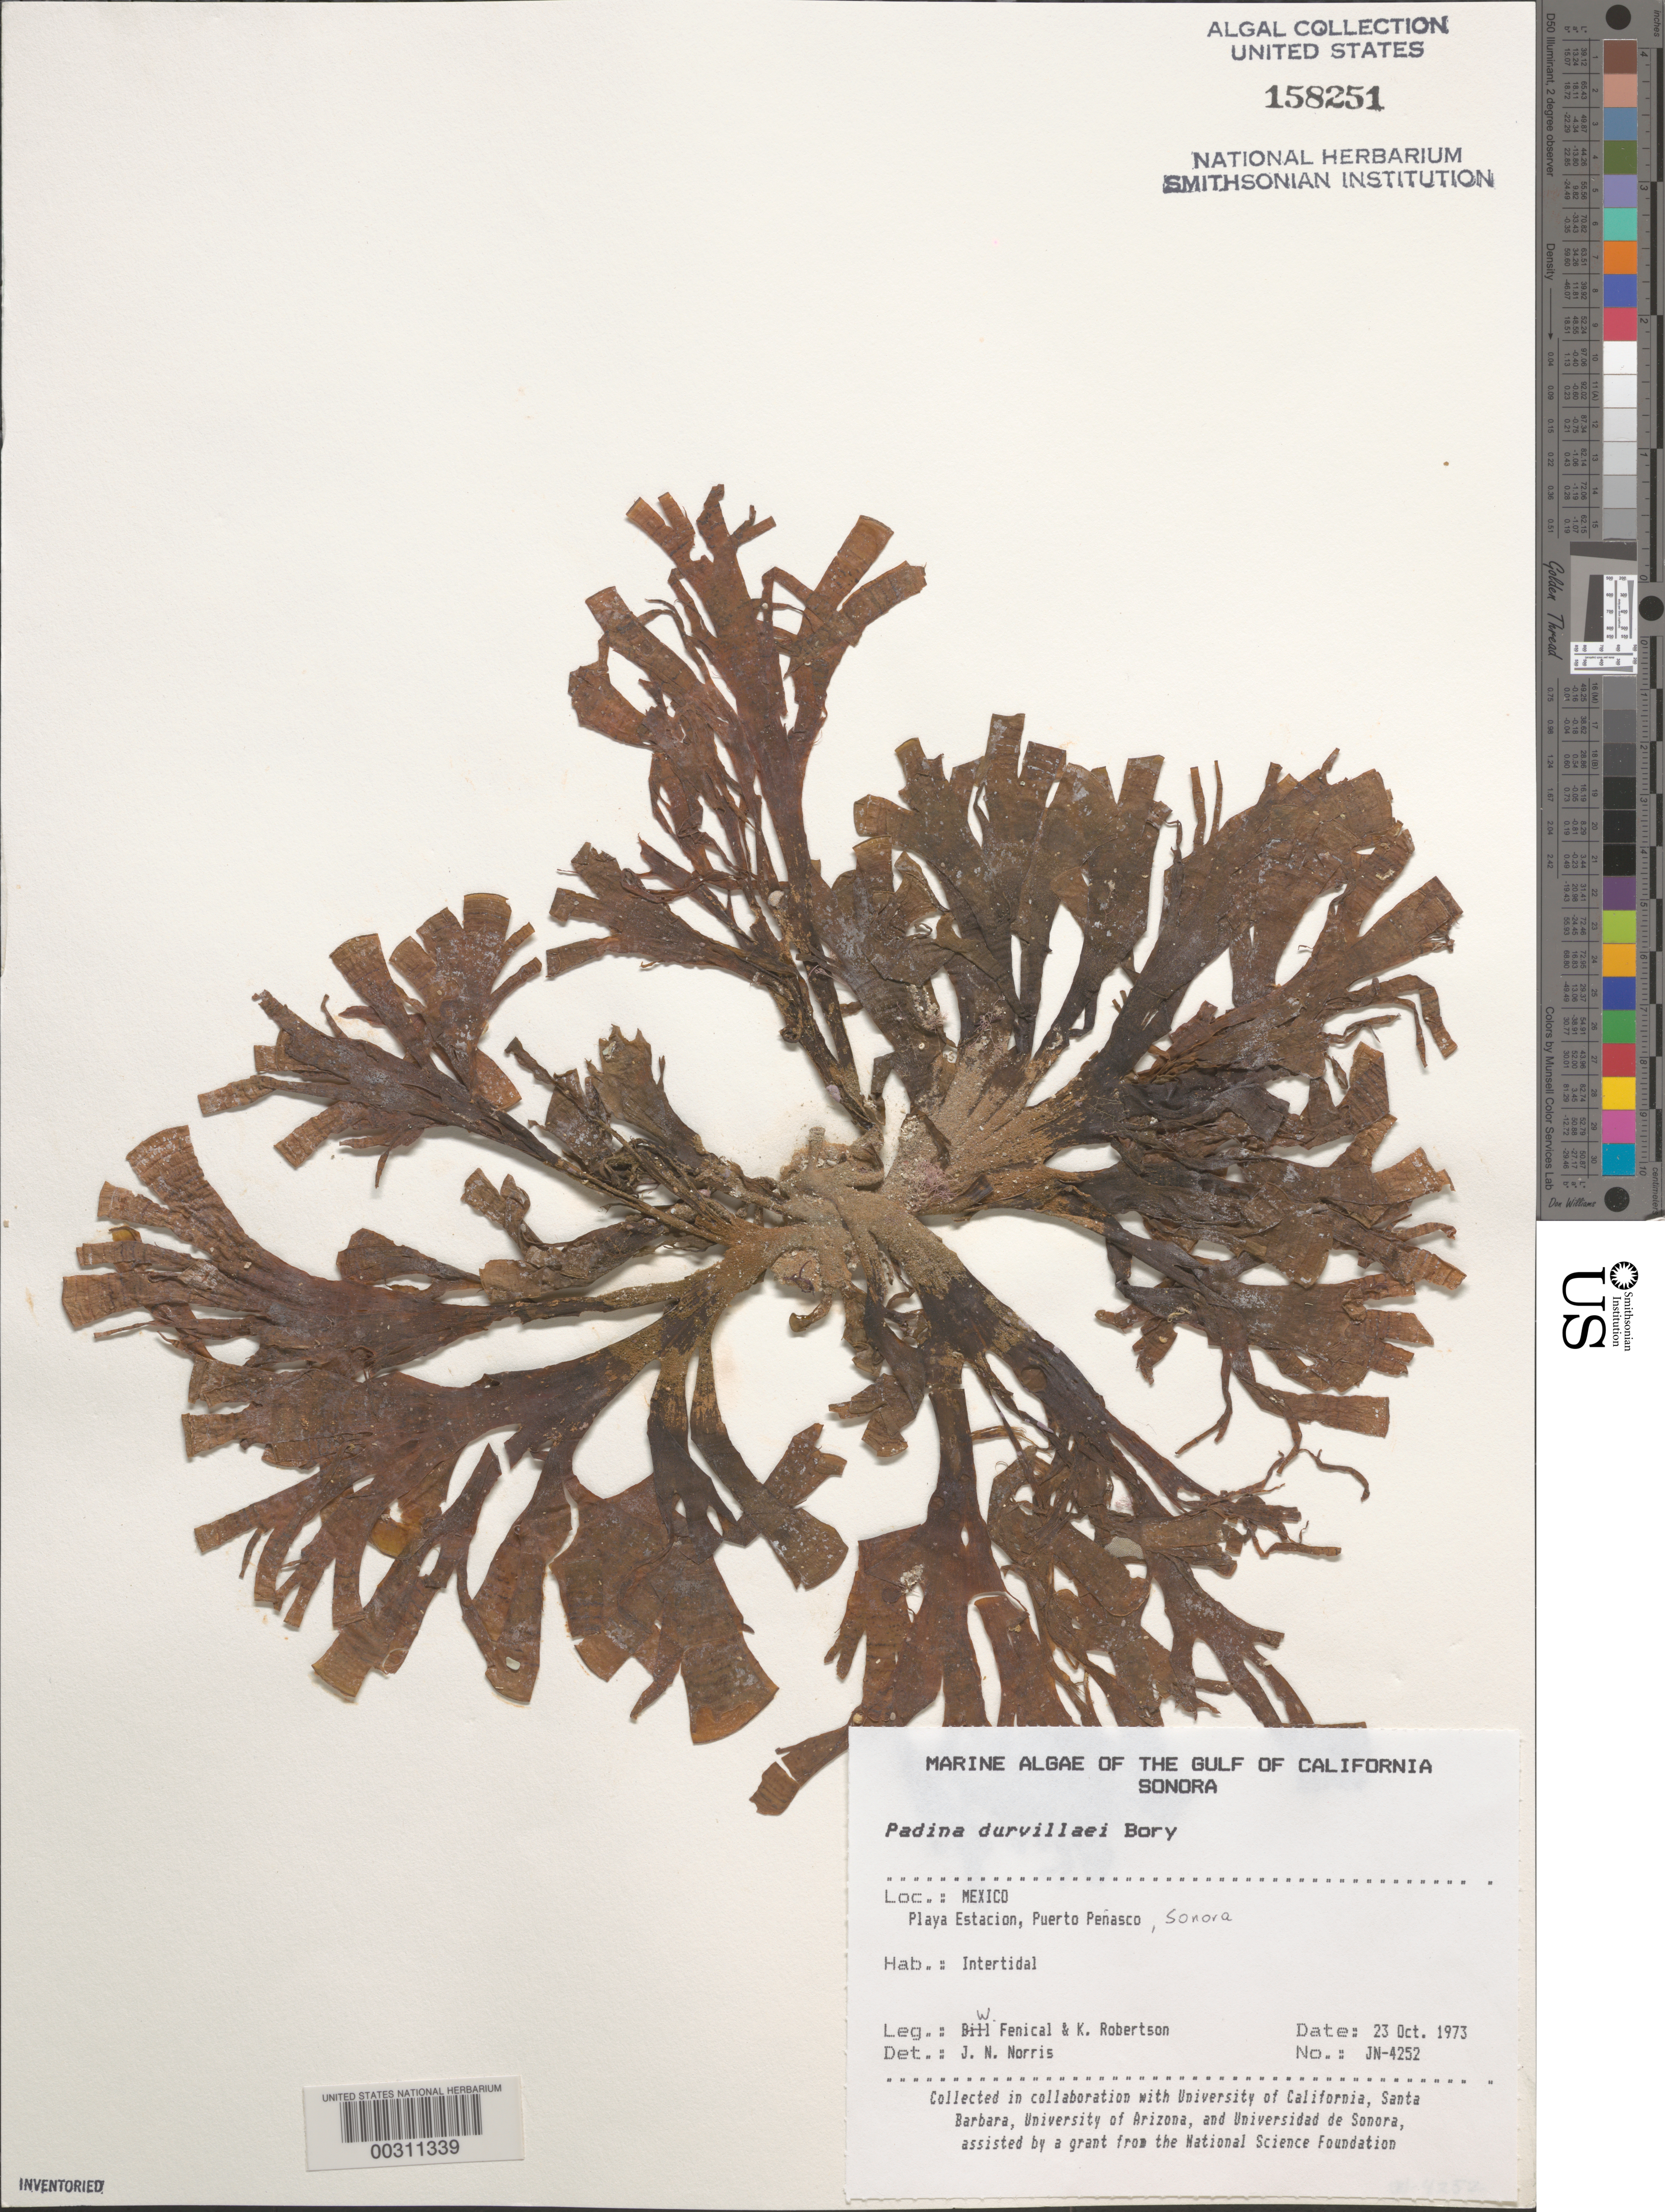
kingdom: Chromista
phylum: Ochrophyta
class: Phaeophyceae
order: Dictyotales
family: Dictyotaceae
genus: Padina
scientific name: Padina durvillaei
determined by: Norris, James N.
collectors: W. Fenical & K. Robertson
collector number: Jn-4252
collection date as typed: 23 Oct 1973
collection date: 1973-10-23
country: Mexico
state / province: Sonora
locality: Playa Estacion, Puerto Penasco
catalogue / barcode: US 158251